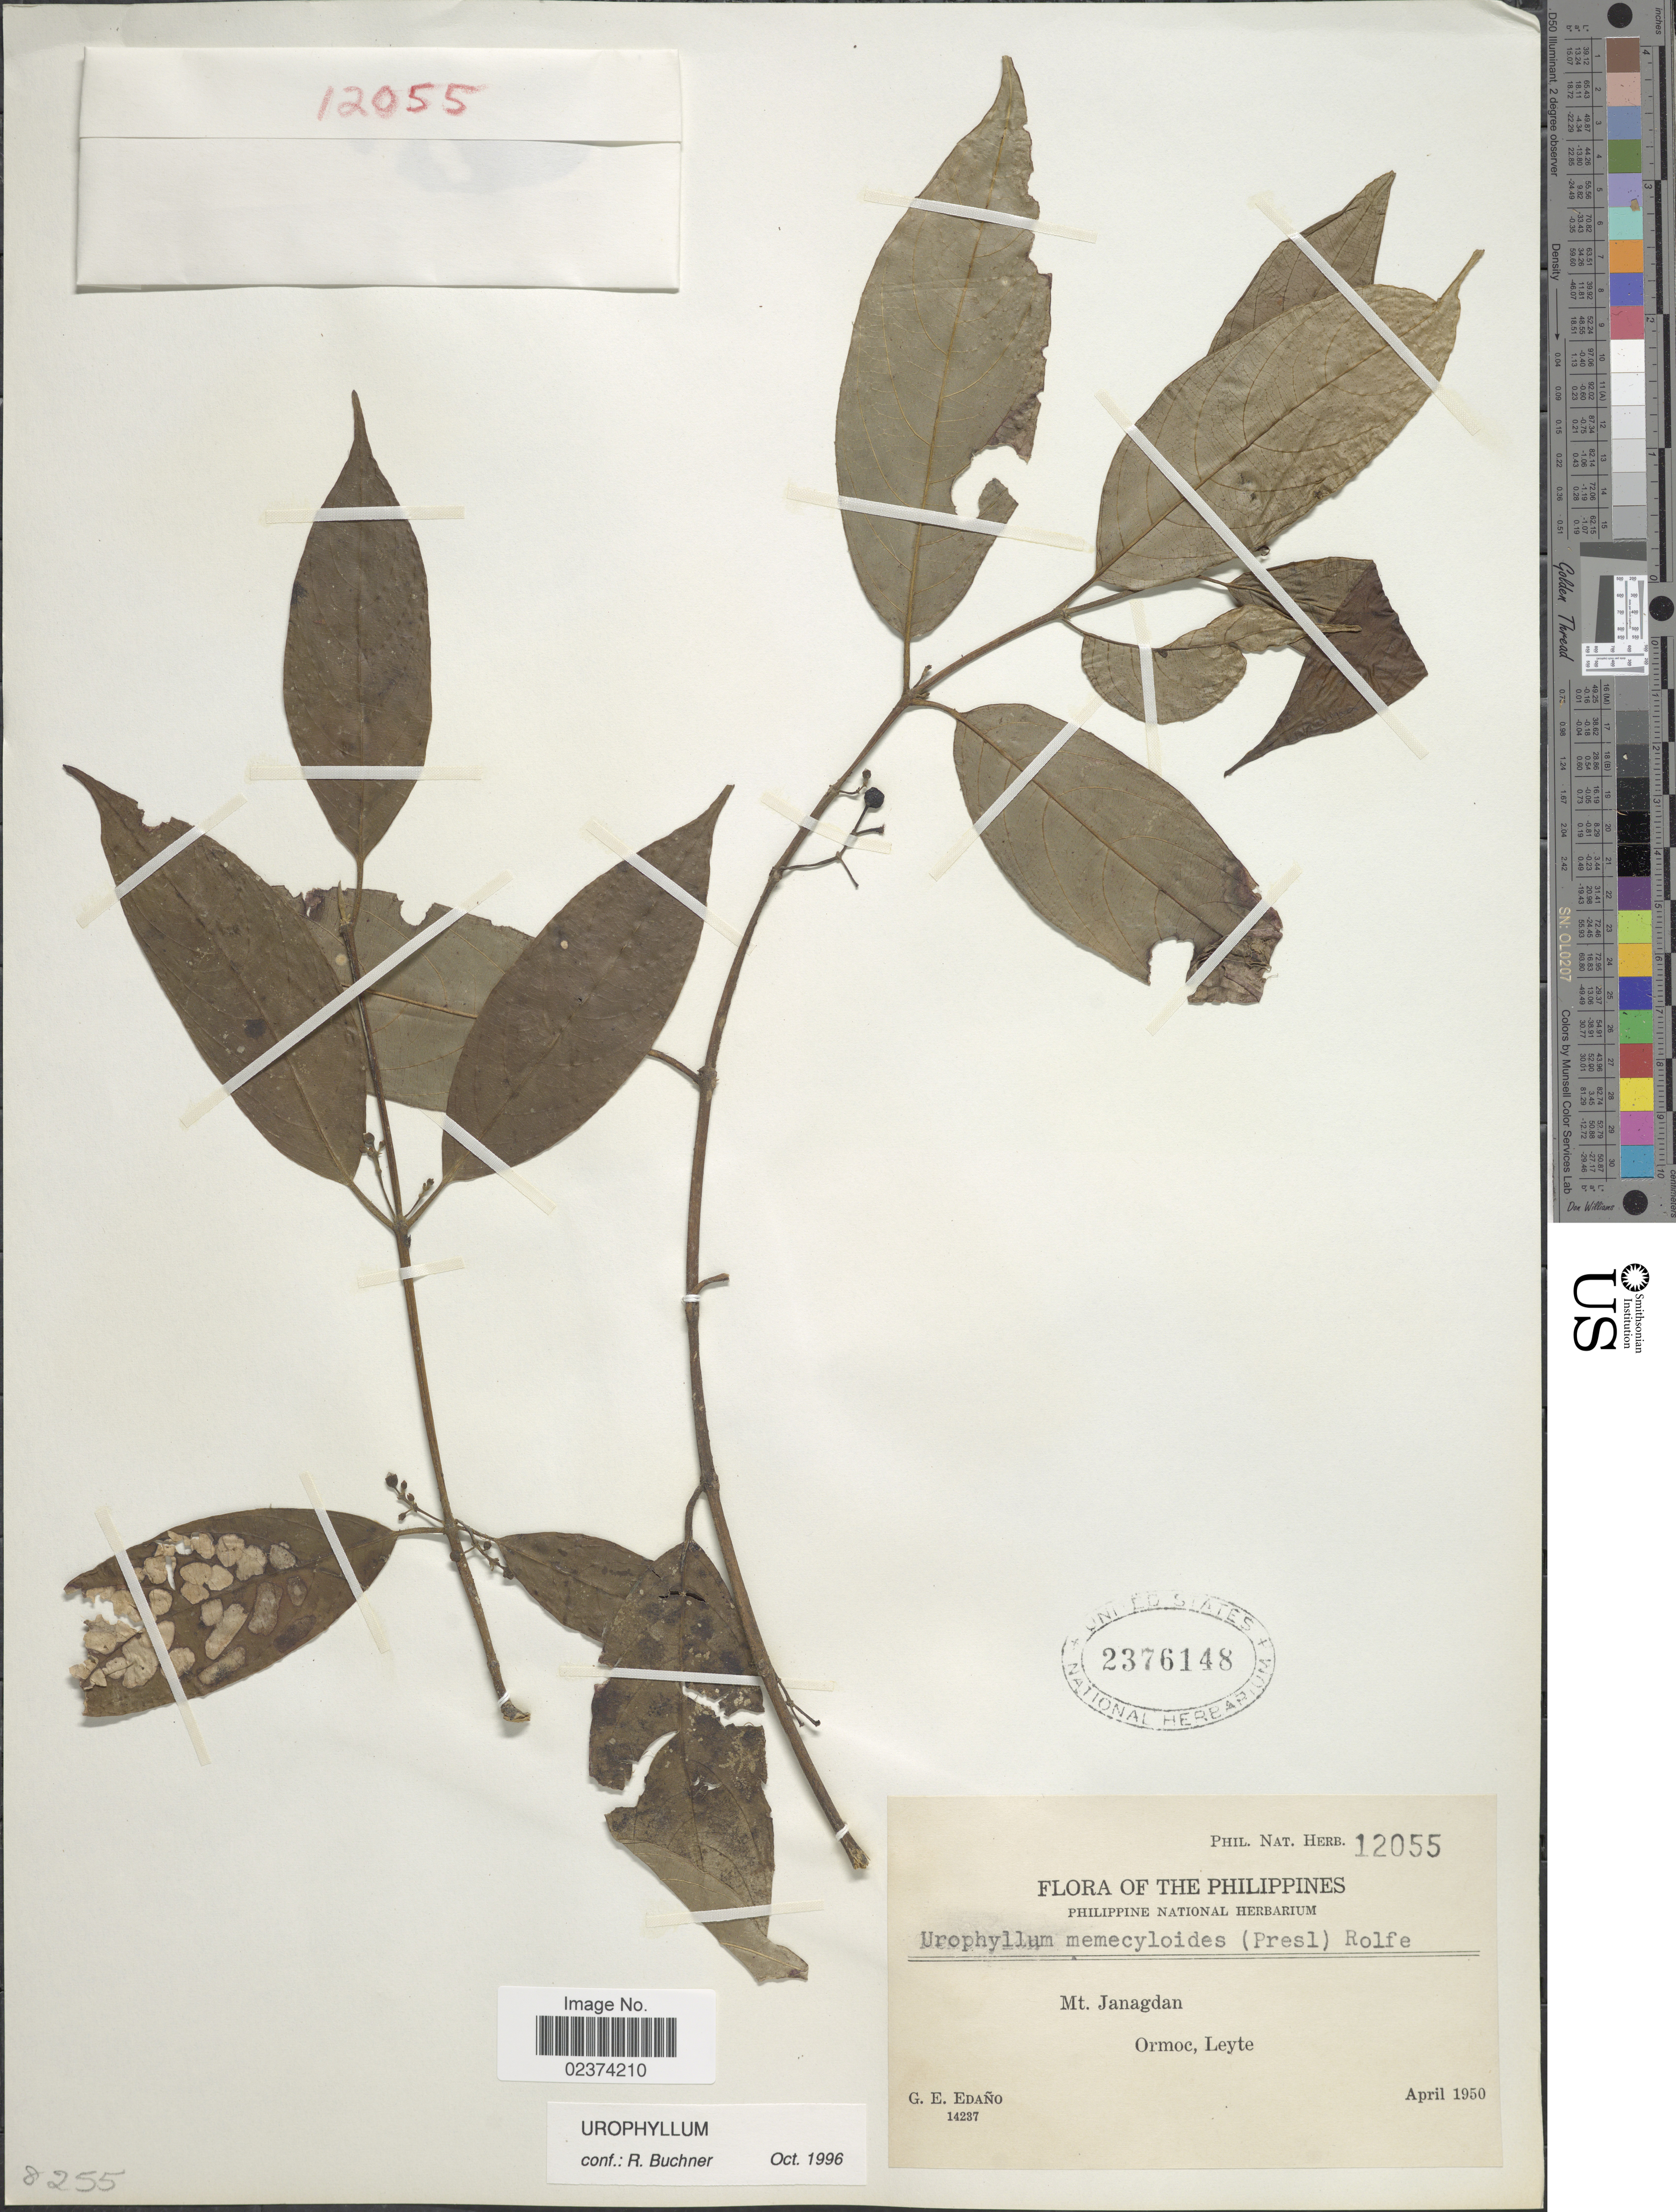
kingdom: Plantae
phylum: Tracheophyta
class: Magnoliopsida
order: Gentianales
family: Rubiaceae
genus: Urophyllum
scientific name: Urophyllum sp.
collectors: G. E. Edaño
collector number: Phil. Nat. Herb. 12055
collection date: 1950-04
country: Philippines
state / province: Eastern Visayas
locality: Mt. Janagdan, Ormoc, Leyte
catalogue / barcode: US 2376148